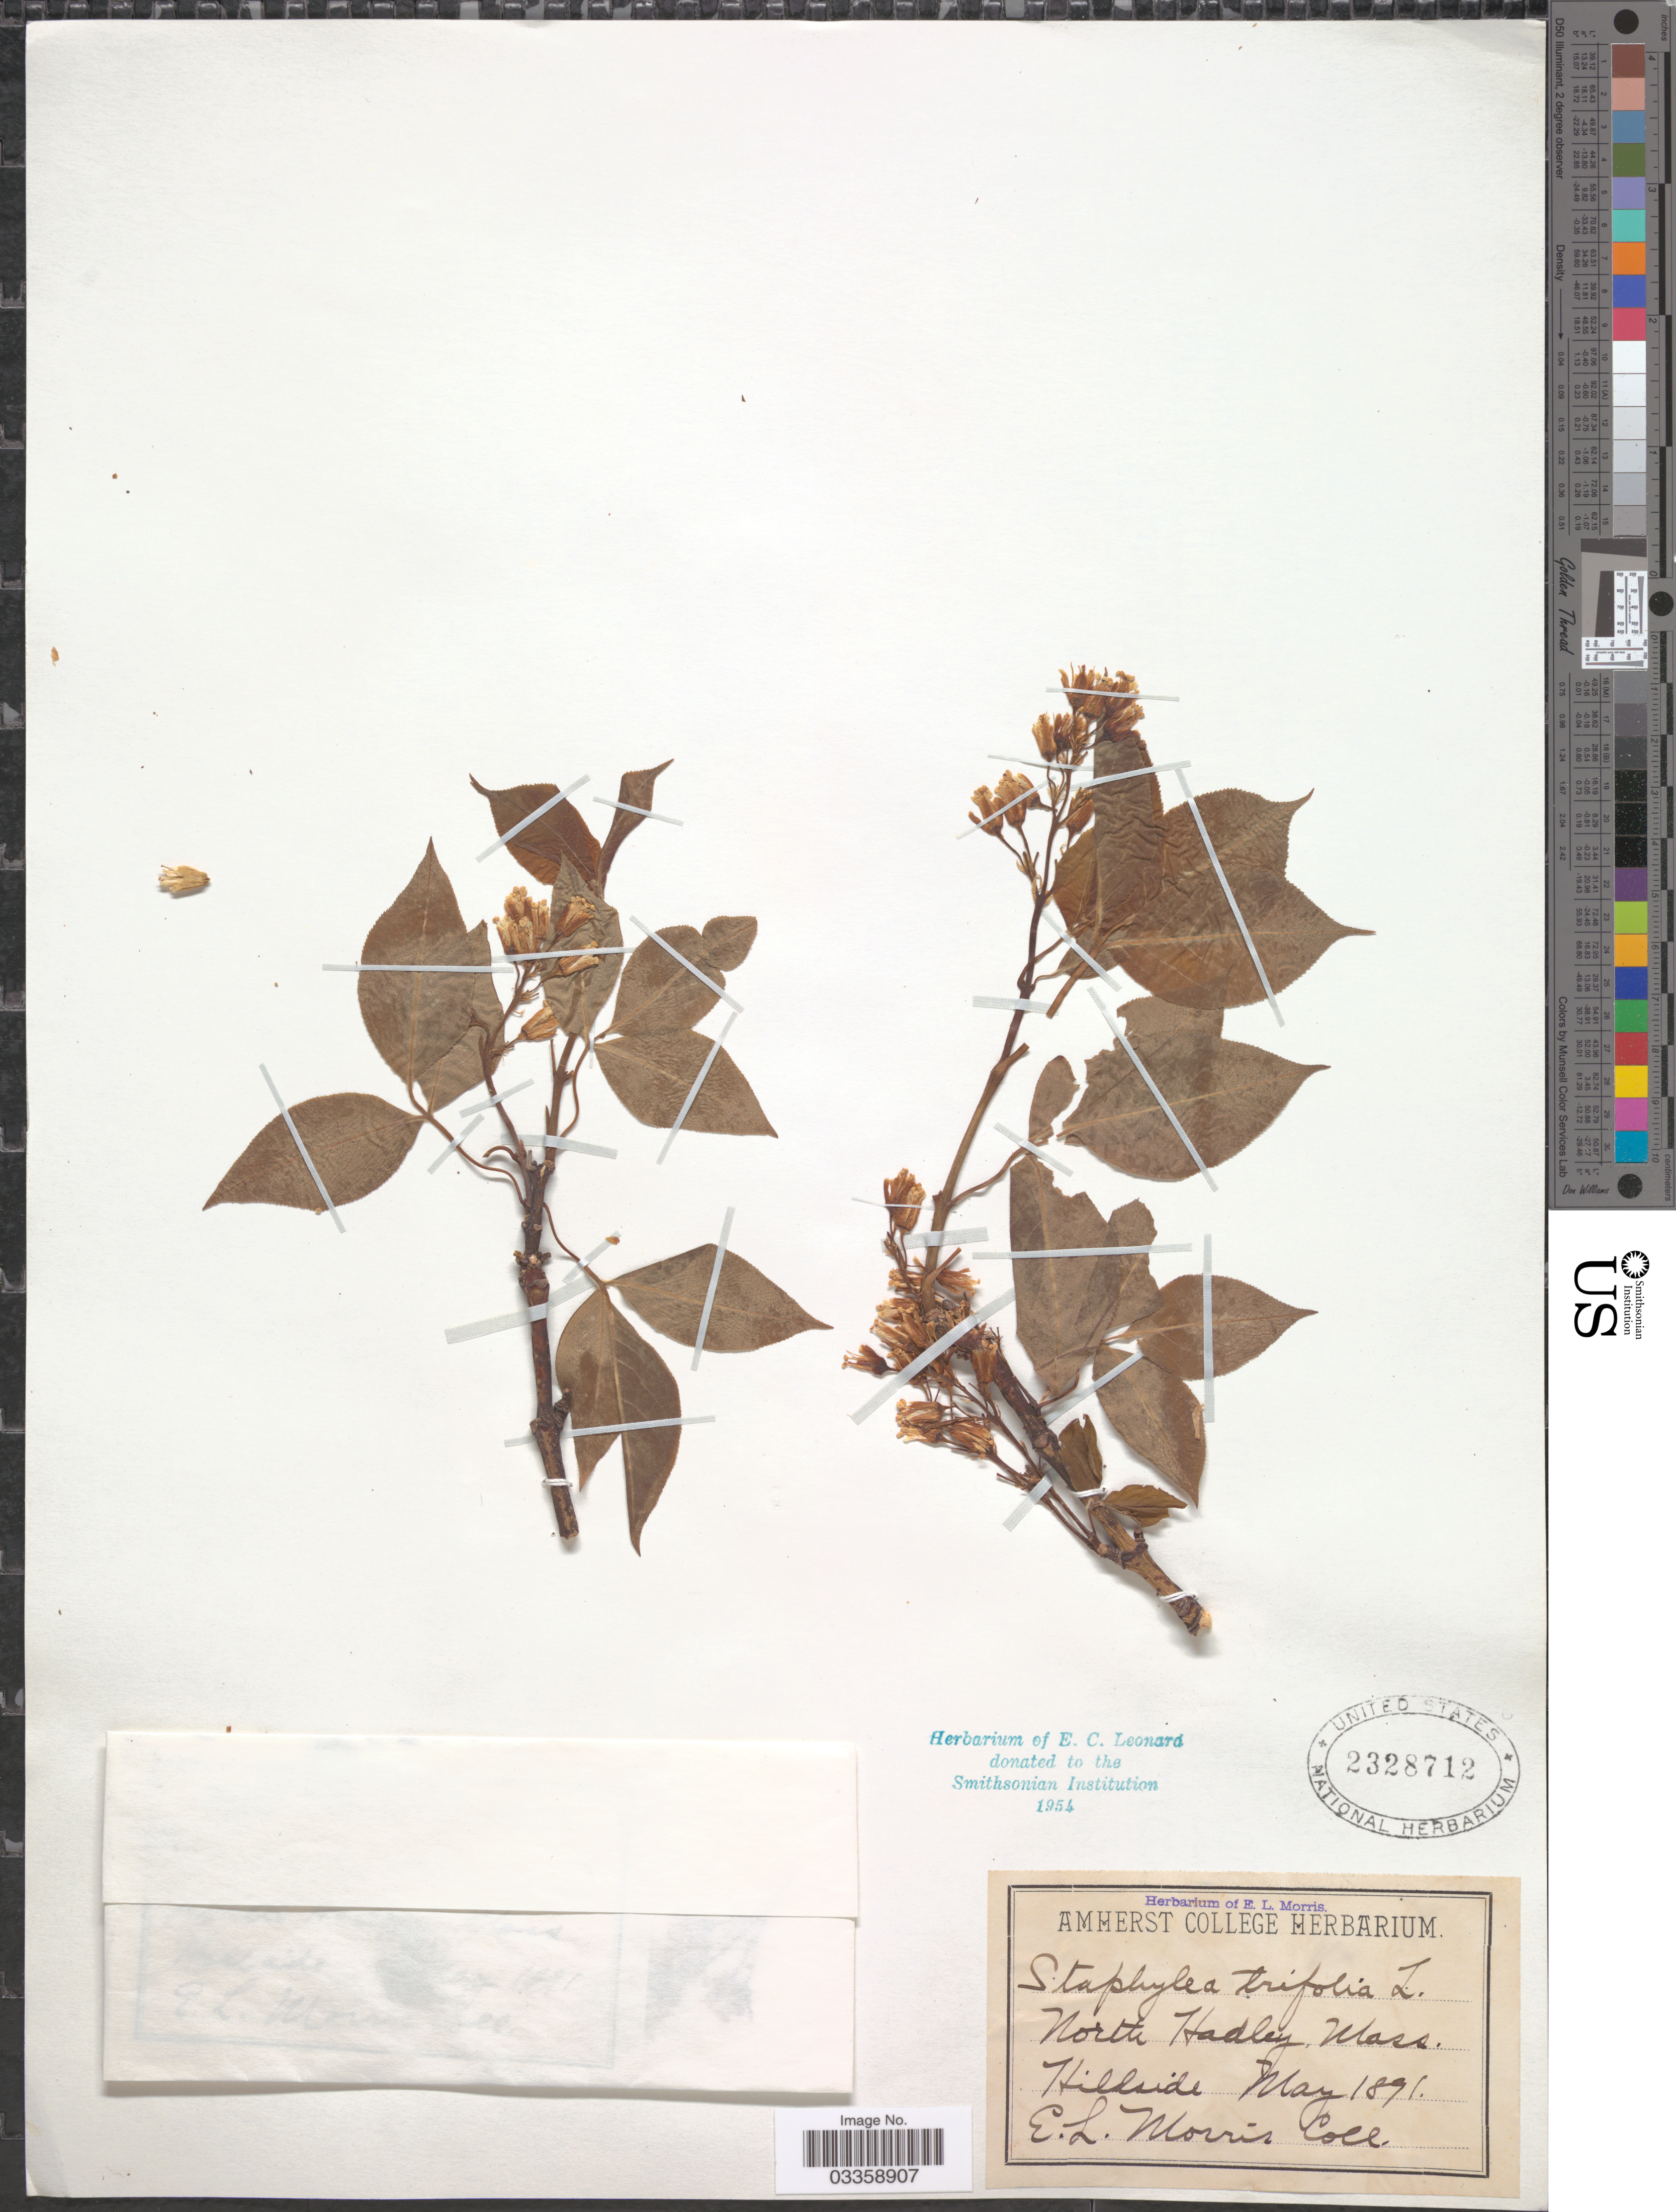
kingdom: Plantae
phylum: Tracheophyta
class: Magnoliopsida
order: Crossosomatales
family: Staphyleaceae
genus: Staphylea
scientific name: Staphylea trifolia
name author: L.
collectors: E. Morris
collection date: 1891-05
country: United States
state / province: Massachusetts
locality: North Hadley.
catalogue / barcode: US 2328712